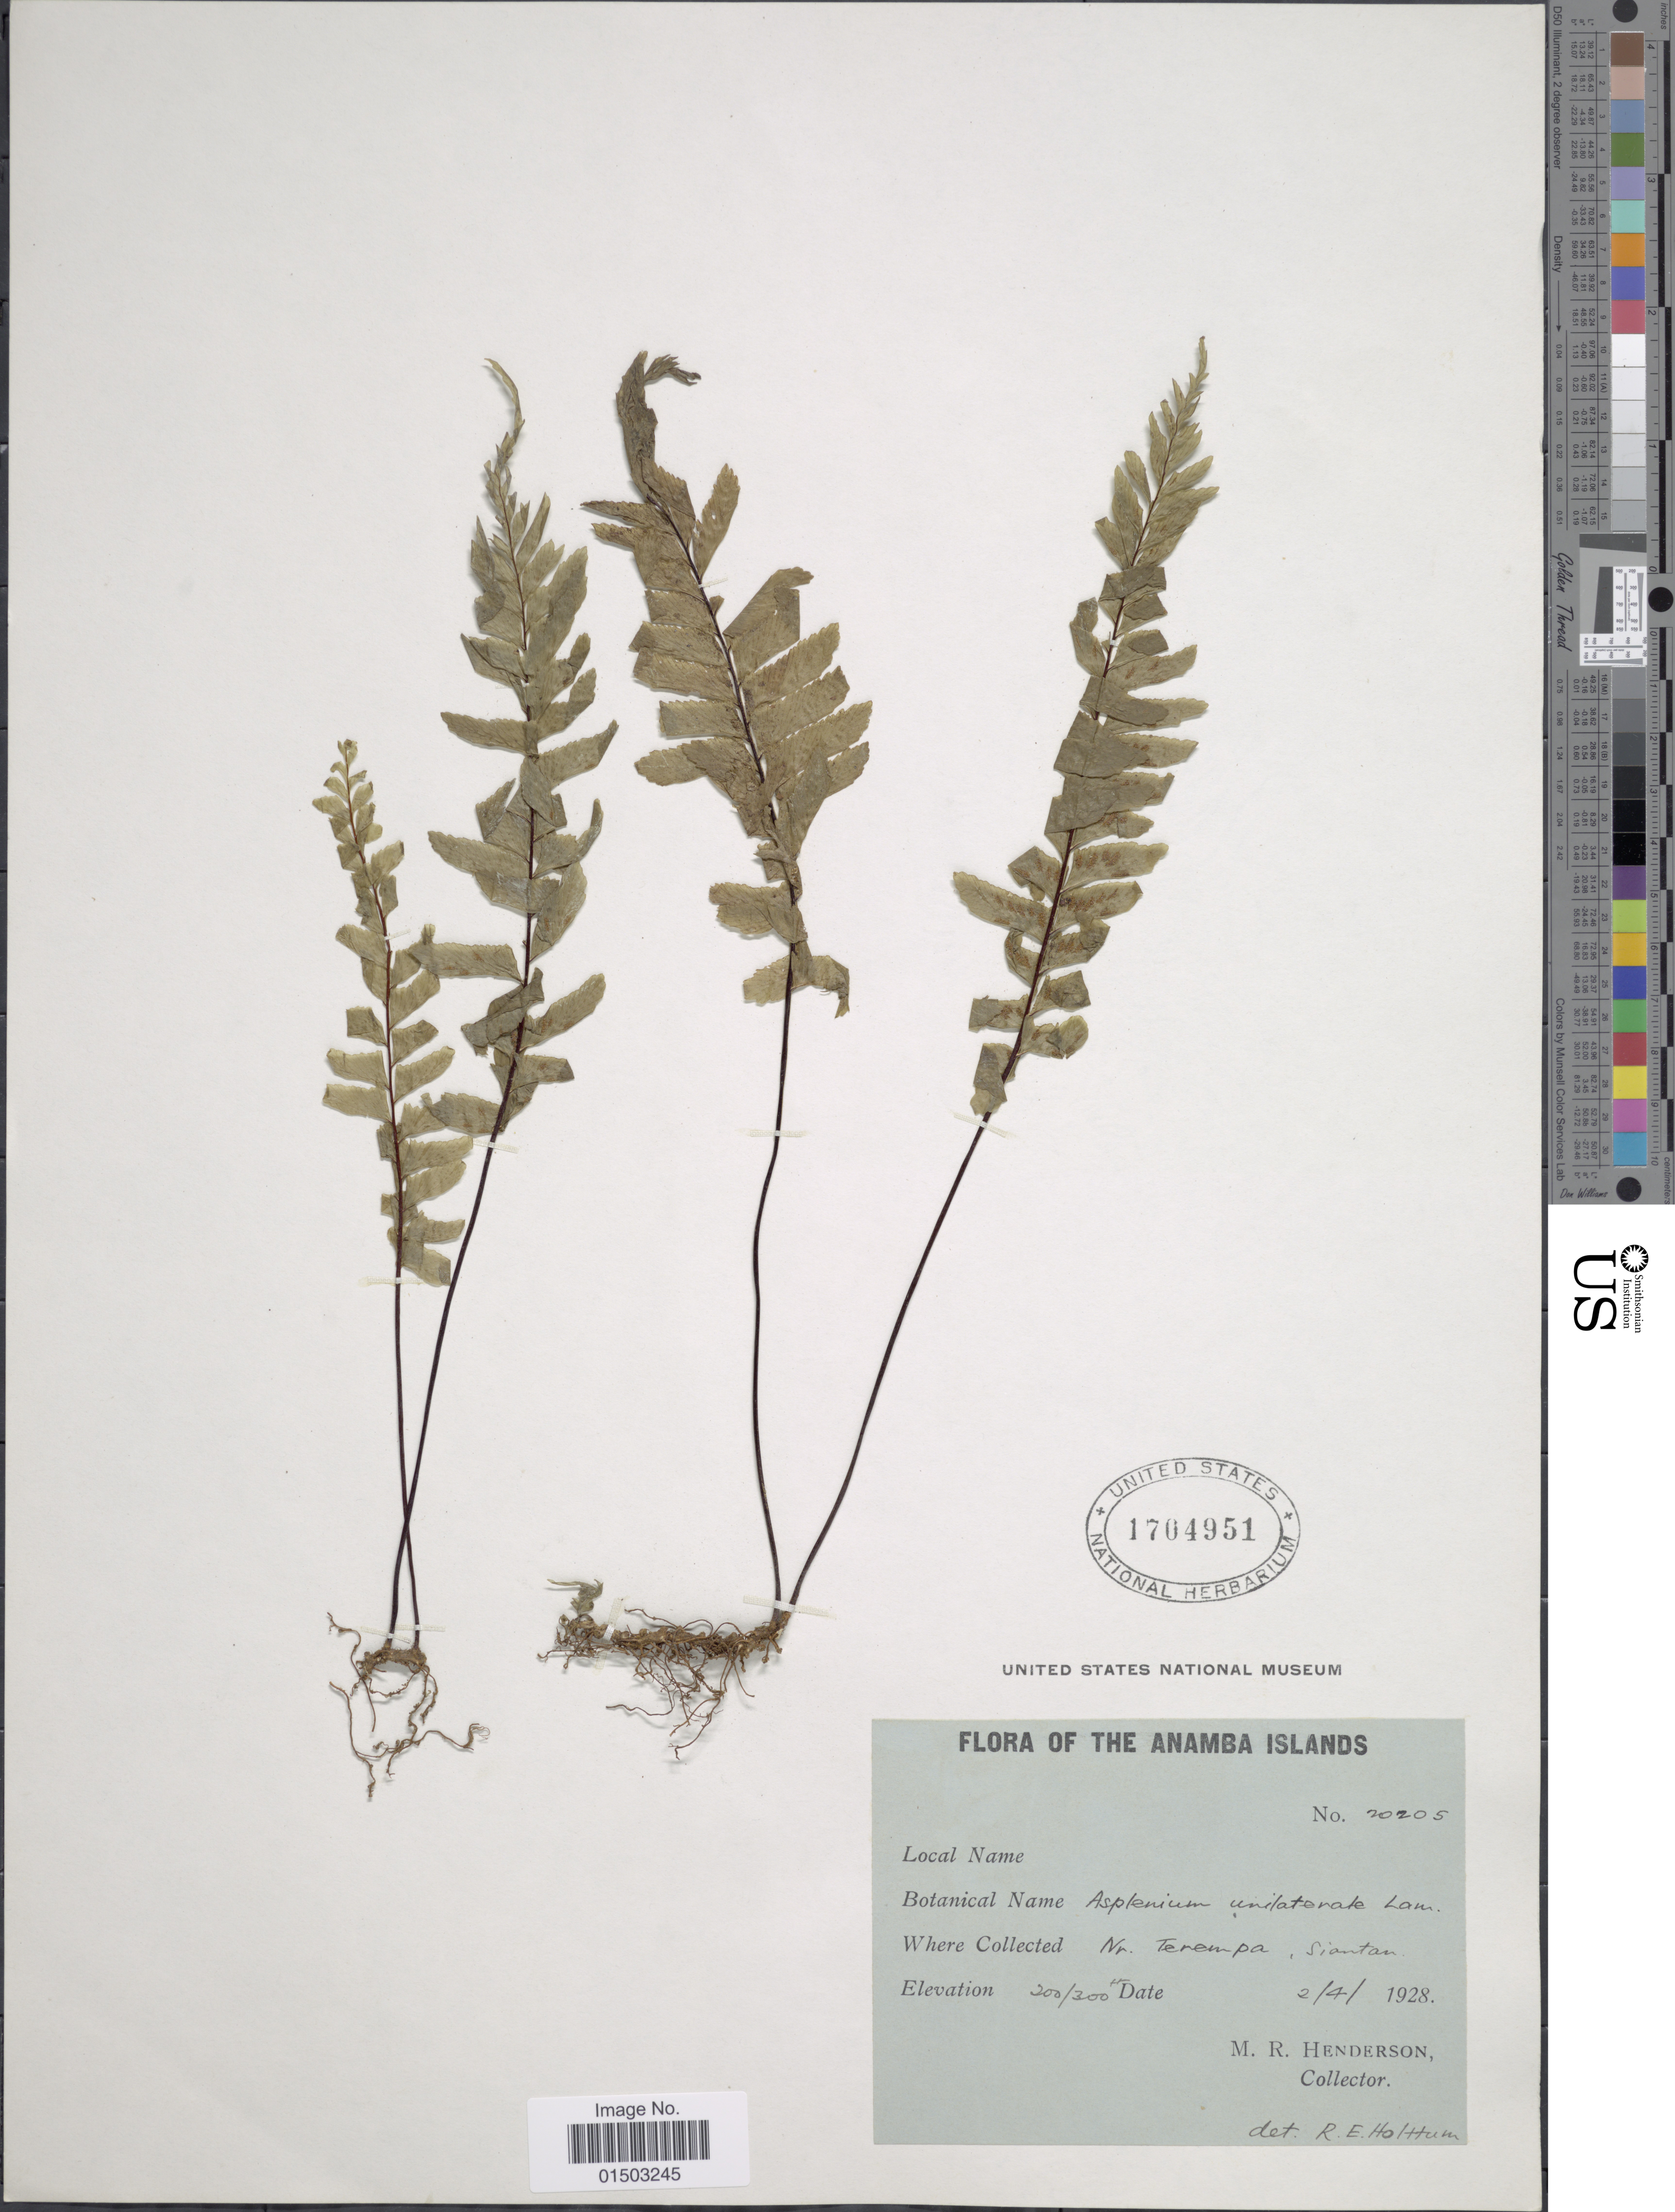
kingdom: Plantae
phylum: Tracheophyta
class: Polypodiopsida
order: Polypodiales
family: Aspleniaceae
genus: Hymenasplenium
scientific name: Hymenasplenium unilaterale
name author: (Lam.) Hayata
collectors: M. Henderson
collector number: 20205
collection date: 1928-04-02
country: Nigeria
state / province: Anambra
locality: Anamba Islands. Nr. Terempa, Siantan.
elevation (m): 61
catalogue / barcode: US 1704951